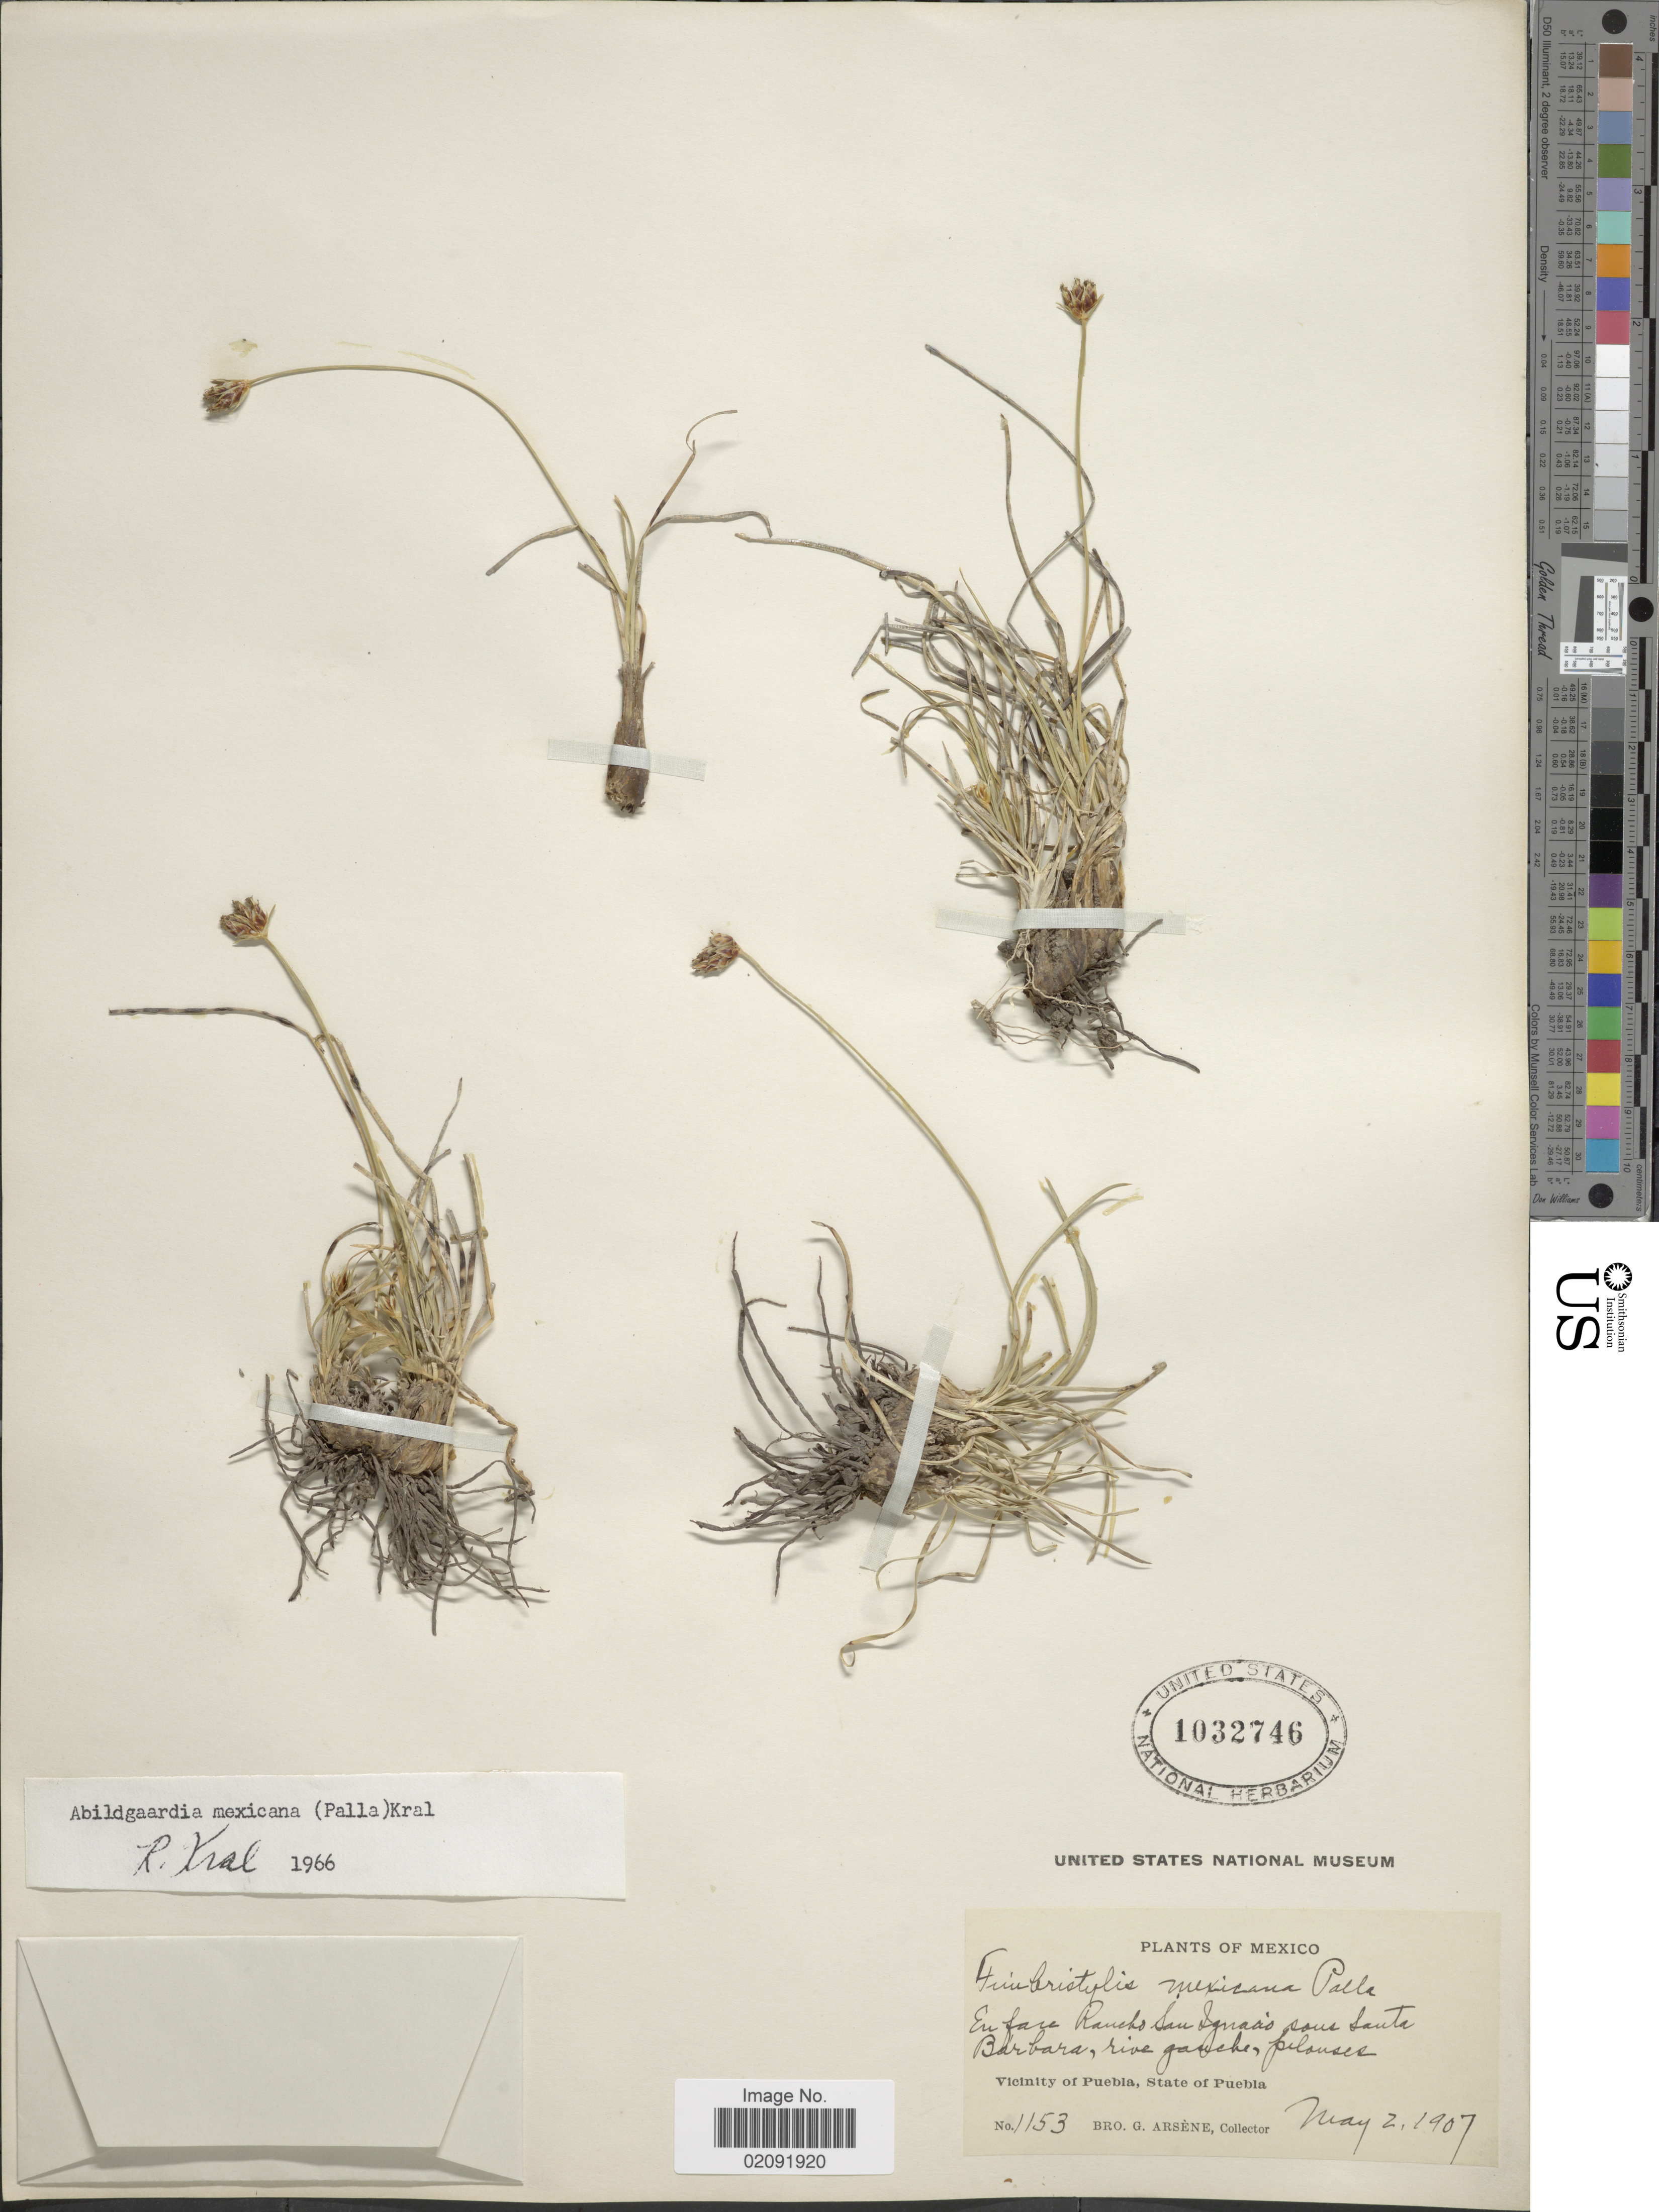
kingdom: Plantae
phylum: Tracheophyta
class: Liliopsida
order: Poales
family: Cyperaceae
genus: Abildgaardia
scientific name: Abildgaardia mexicana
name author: (Palla) Kral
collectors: Bro. G. Arsène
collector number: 1153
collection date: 1907-05-02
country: Mexico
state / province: Puebla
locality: En face Rancho San Ignacio sous Santa Barbara, rive gauche, pelouses, Vicinity of Puebla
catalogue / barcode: US 1032746